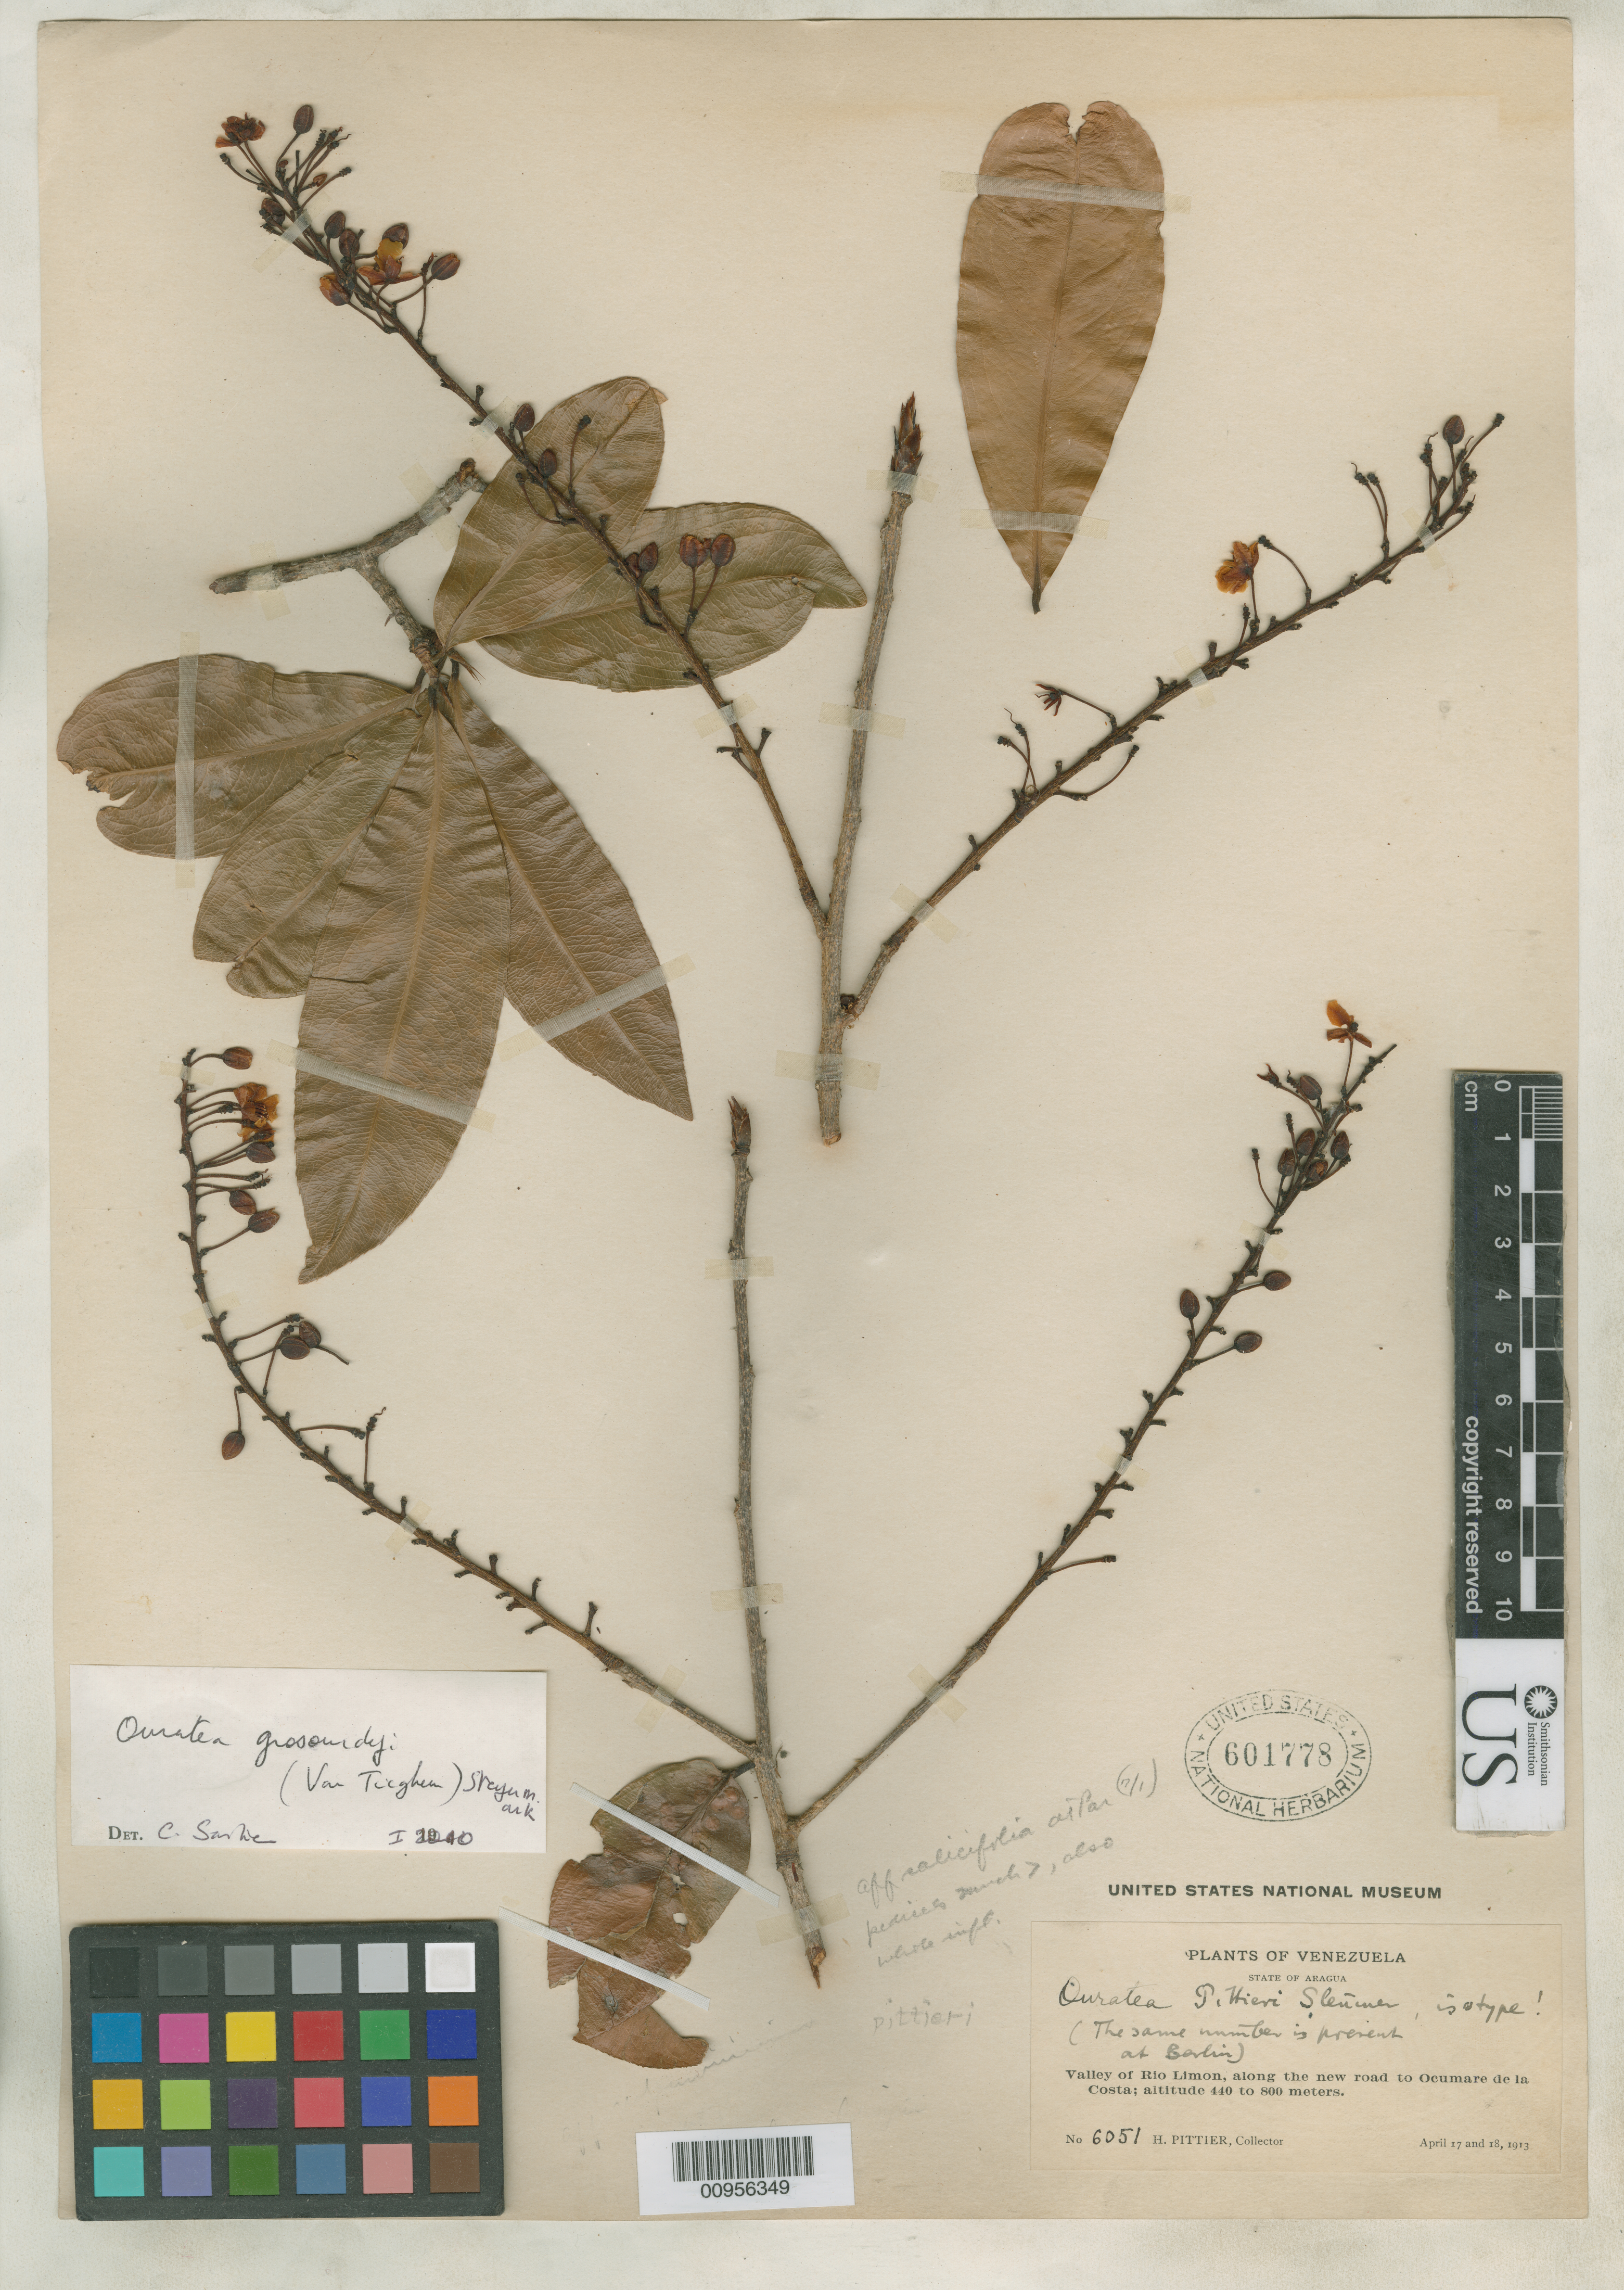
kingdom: Plantae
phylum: Tracheophyta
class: Magnoliopsida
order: Malpighiales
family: Ochnaceae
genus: Ouratea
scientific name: Ouratea pittieri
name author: Sleumer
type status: Isotype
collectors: H. F. Pittier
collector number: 6051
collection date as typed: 17 Apr 1913 and 18 Apr 1913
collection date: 1913-04-17,1913-04-18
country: Venezuela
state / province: Aragua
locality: Valley of Rio Limon, road to Ocumare de La Costa.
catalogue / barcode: US 601778